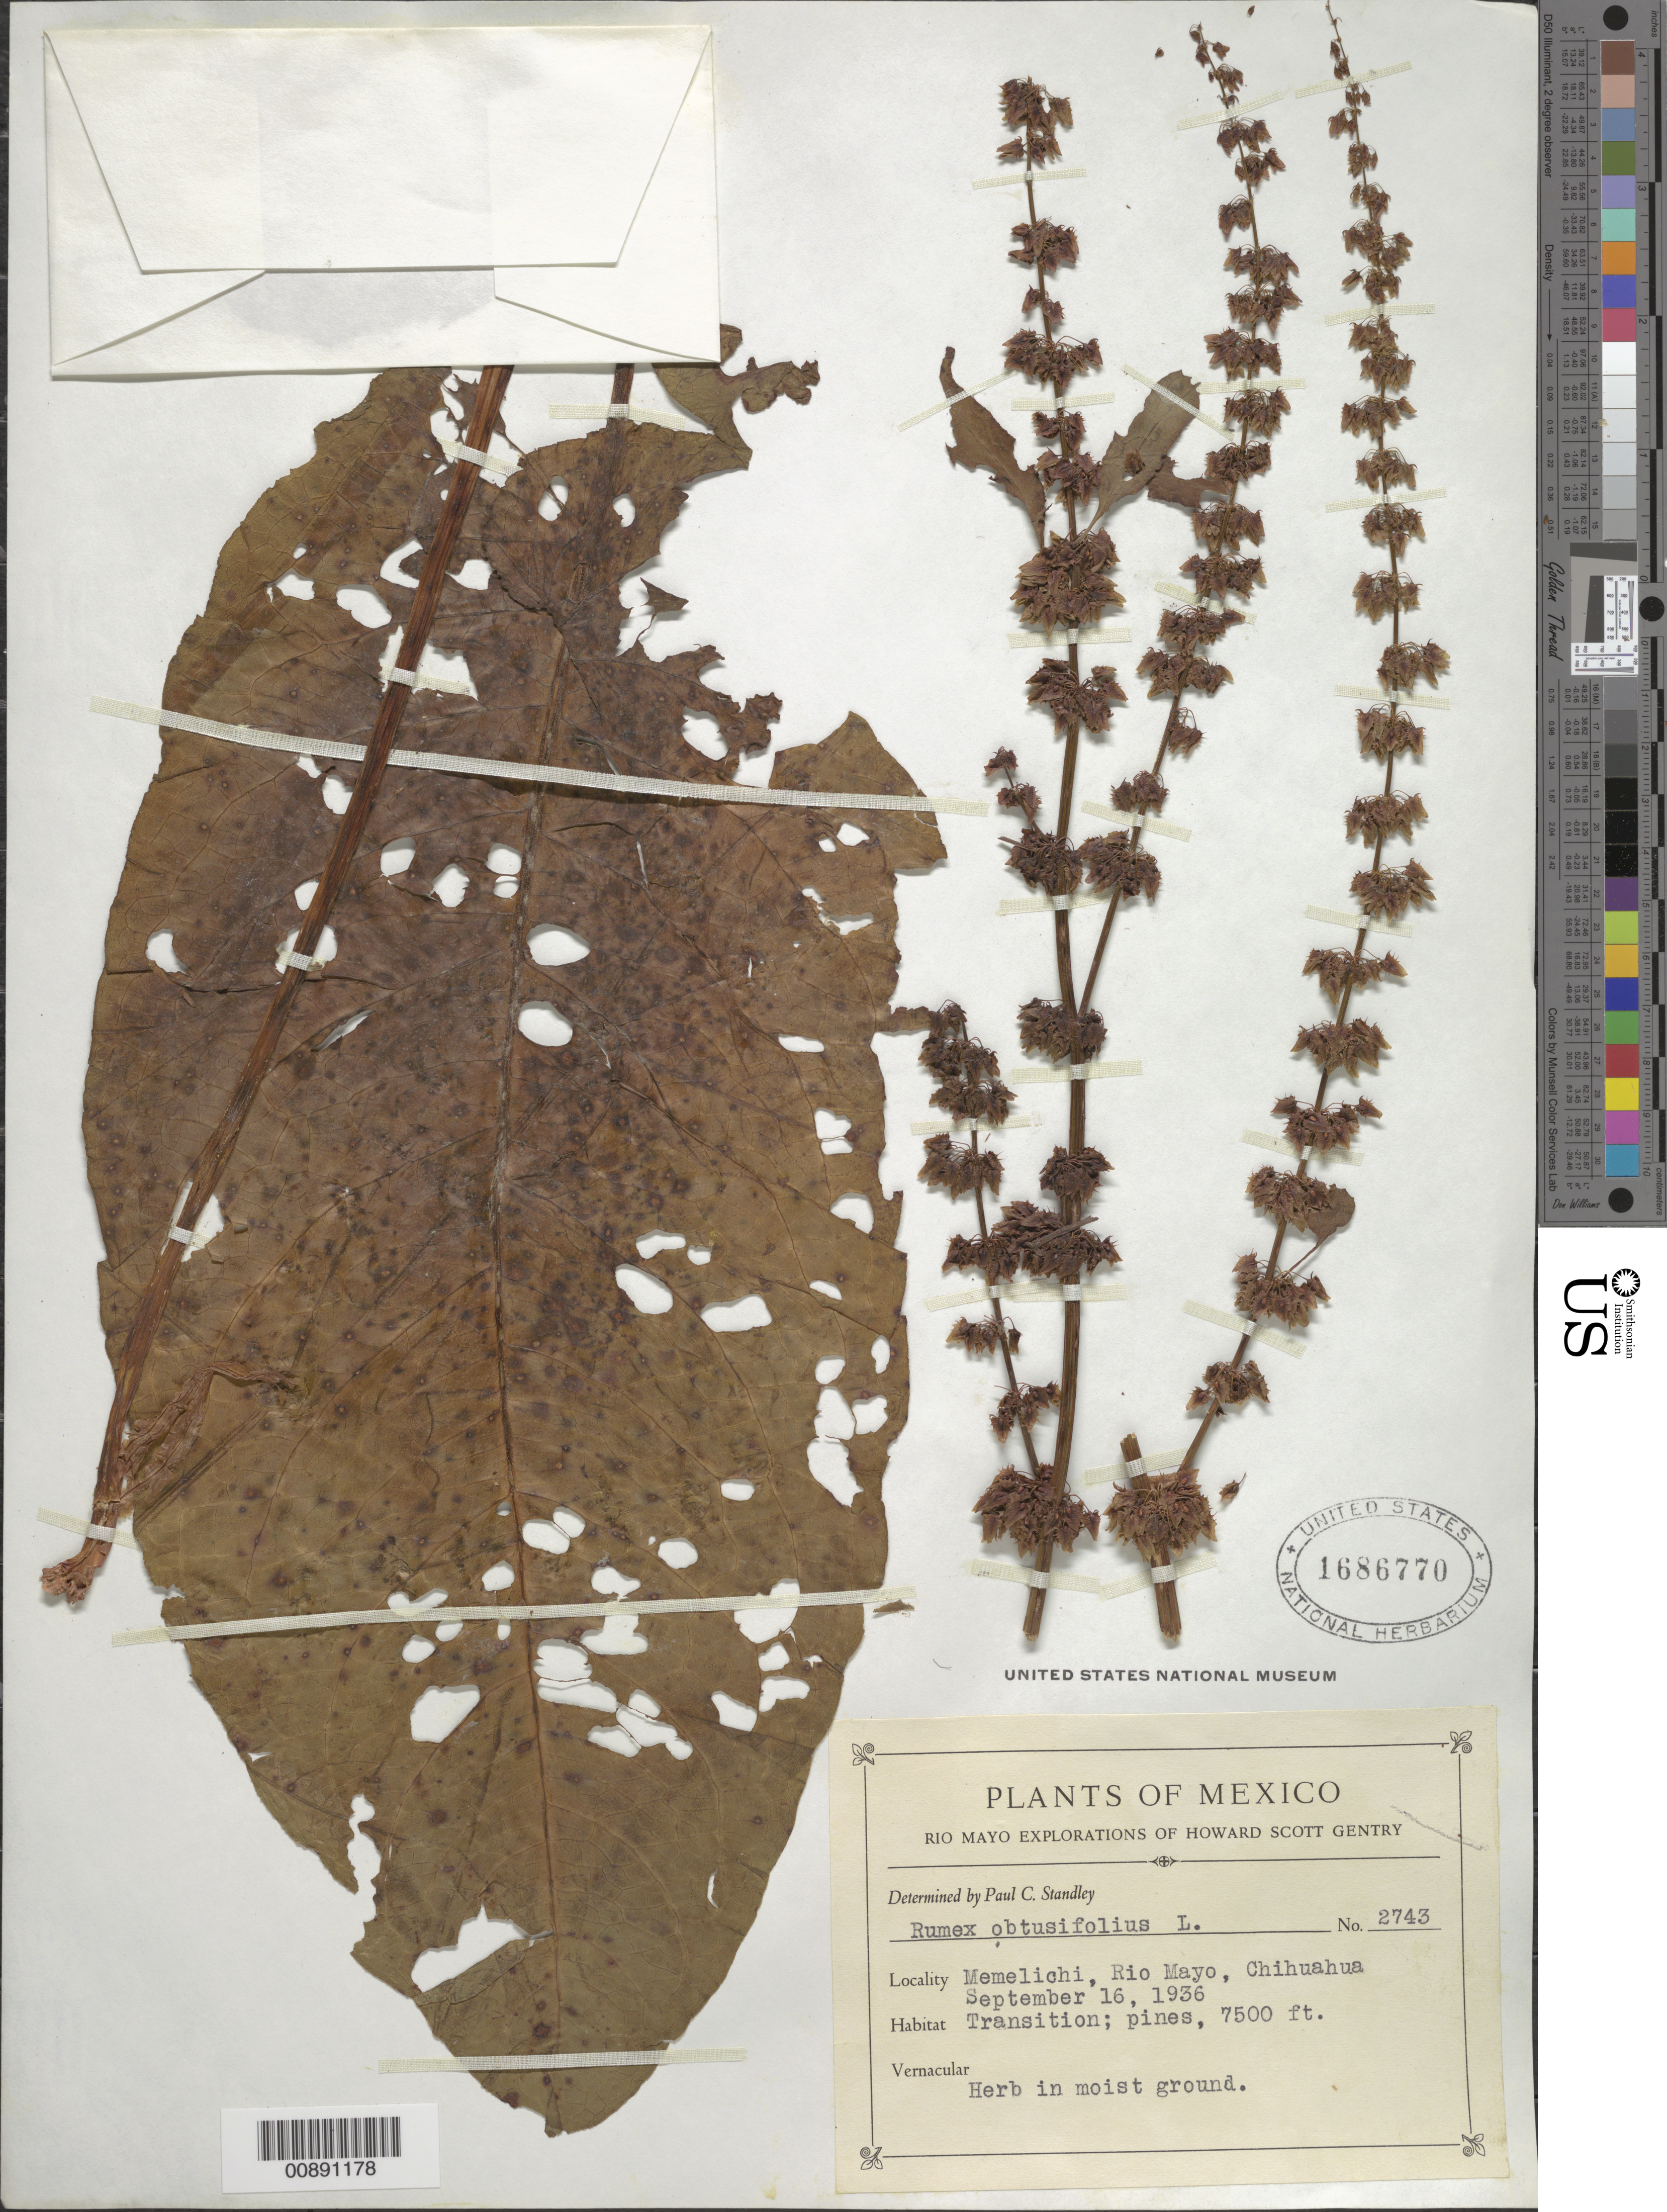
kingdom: Plantae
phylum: Tracheophyta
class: Magnoliopsida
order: Caryophyllales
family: Polygonaceae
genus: Rumex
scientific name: Rumex obtusifolius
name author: L.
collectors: H. S. Gentry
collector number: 2743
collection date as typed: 16 Sep 1936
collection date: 1936-09-16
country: Mexico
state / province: Chihuahua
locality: Memelichi, Río Mayo, Chihuahua.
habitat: Transition; pines. In moist ground.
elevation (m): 2286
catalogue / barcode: US 1686770